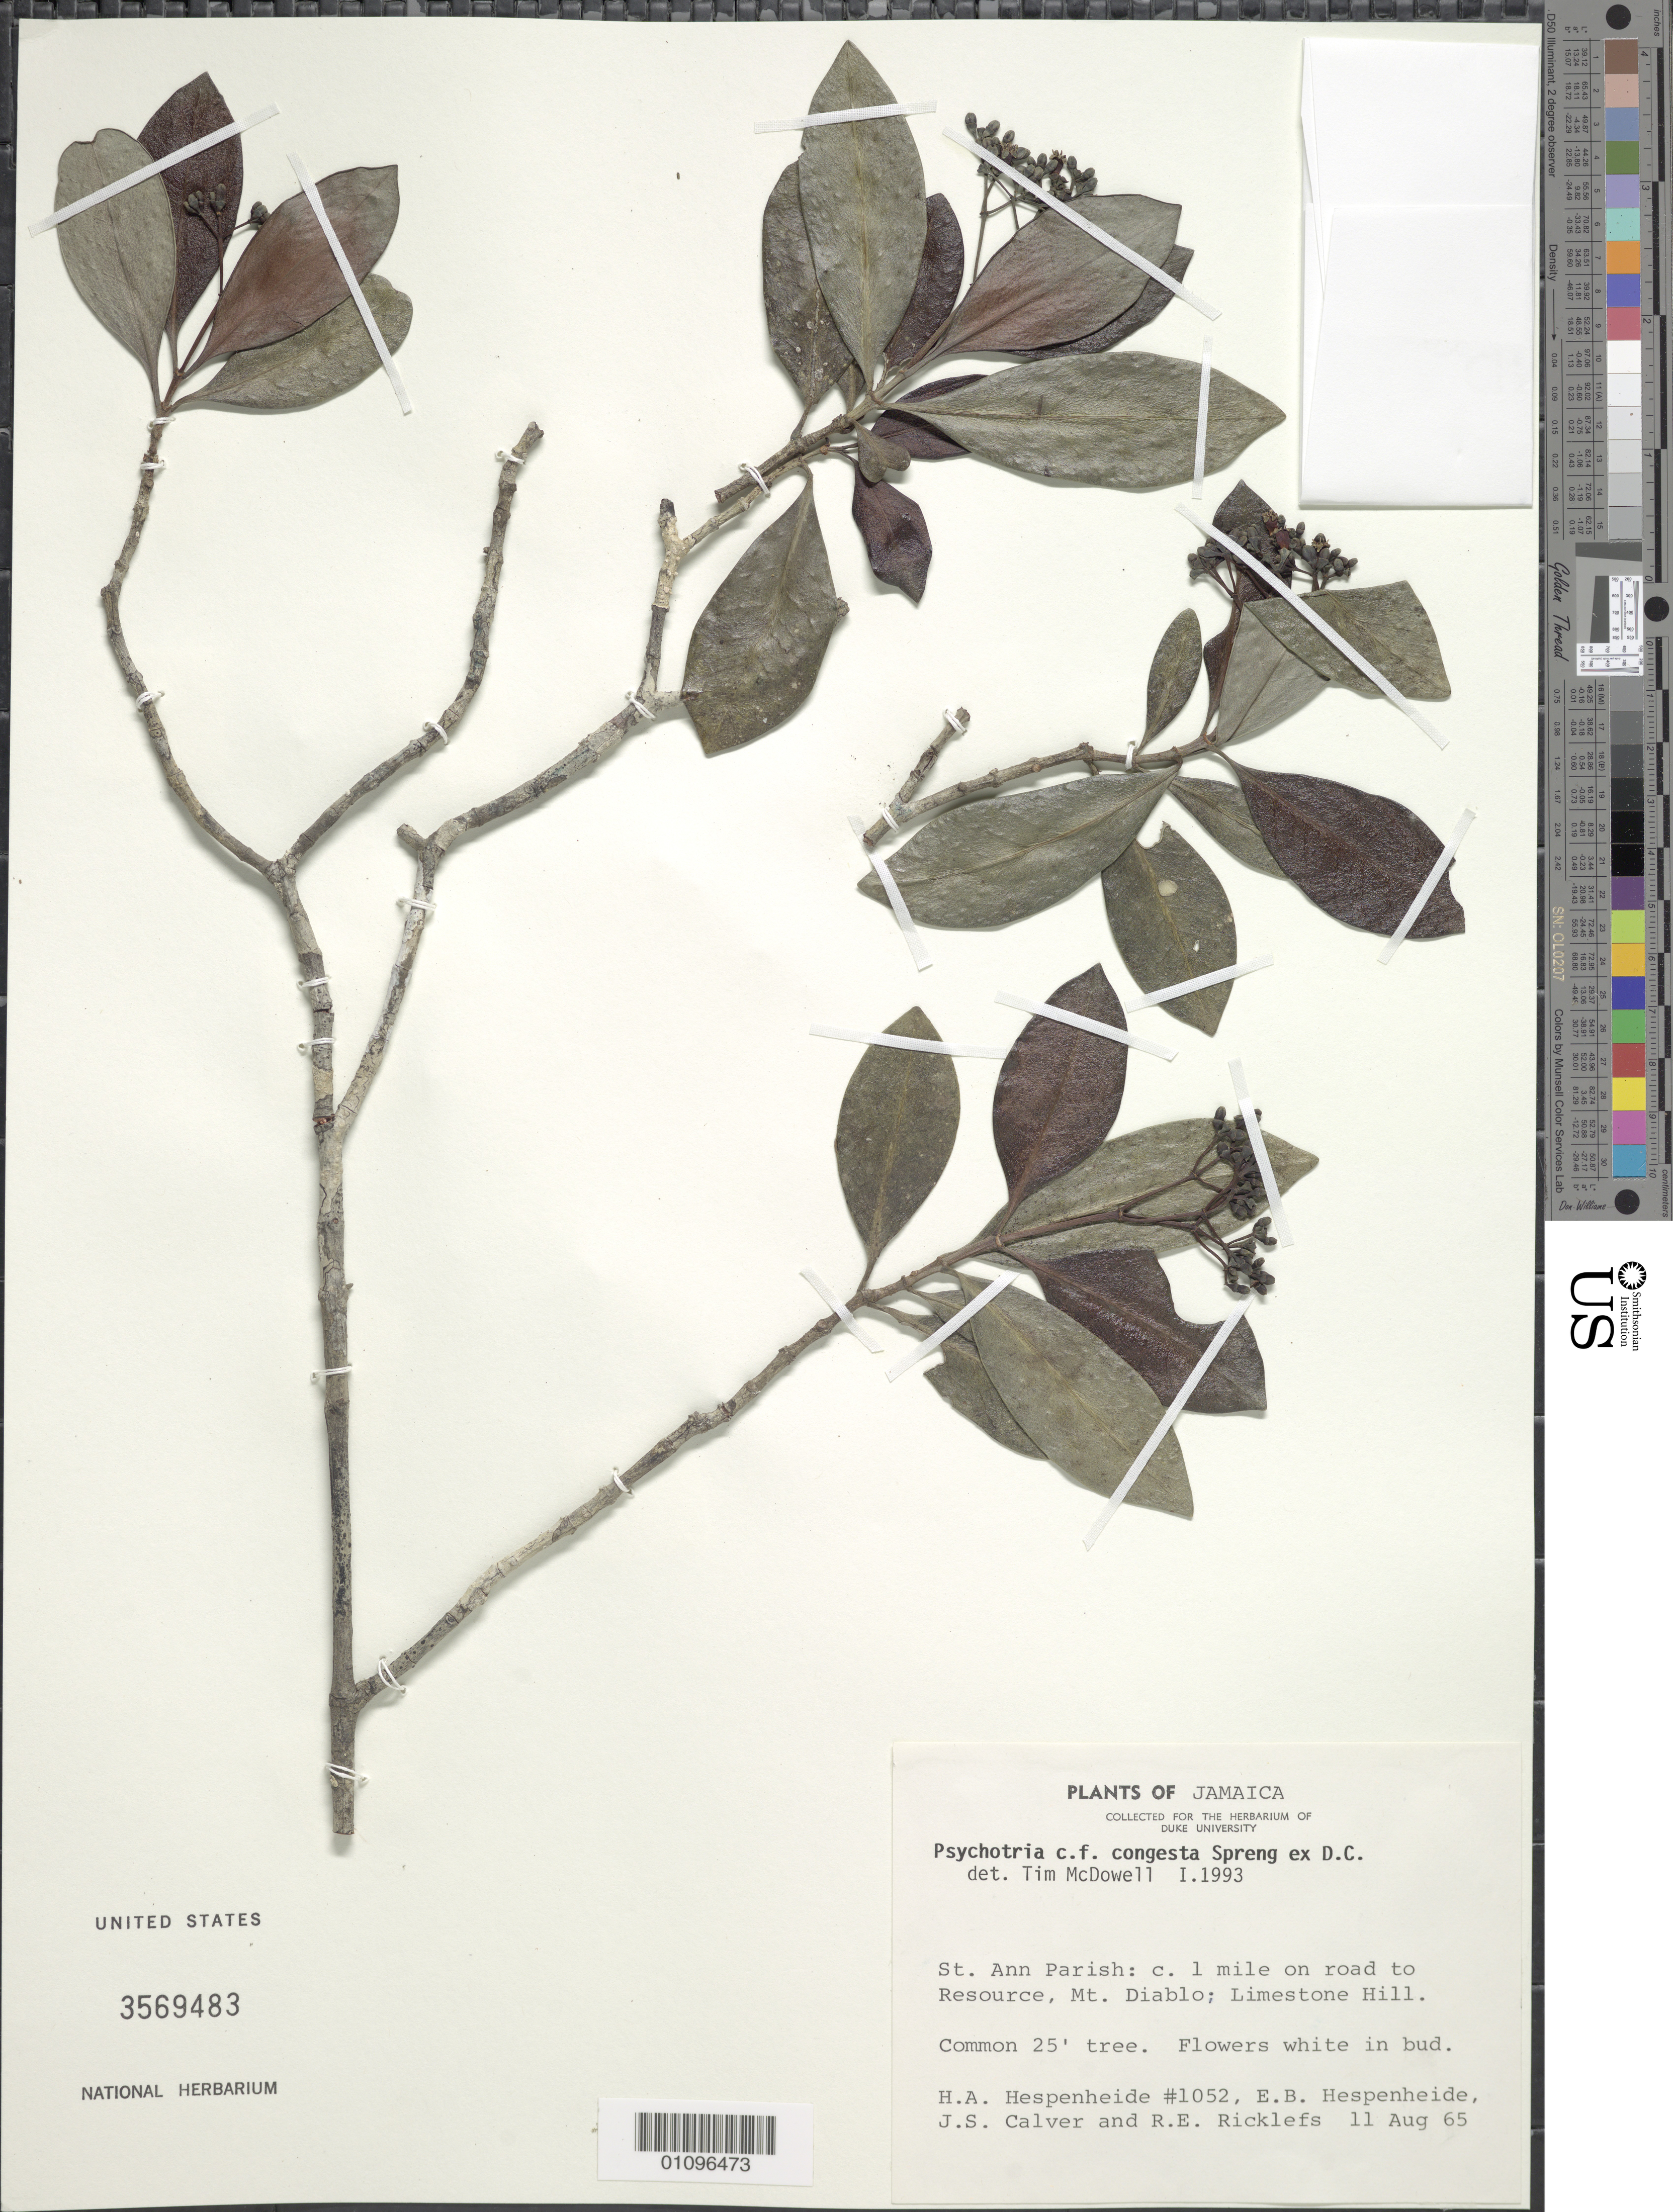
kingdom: Plantae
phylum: Tracheophyta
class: Magnoliopsida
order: Gentianales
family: Rubiaceae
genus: Psychotria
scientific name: Psychotria congesta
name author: Spreng. ex DC.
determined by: McDowell, T.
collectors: H. A. Hespenheide, E. Hespenheide, J. Calver & R. Ricklefs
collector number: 1052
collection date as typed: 11 Aug 1965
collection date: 1965-08-11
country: Jamaica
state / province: Saint Ann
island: Jamaica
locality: Mt. Diablo, about 1 mile on road to Resource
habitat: Limestone hill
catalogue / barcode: US 3569483